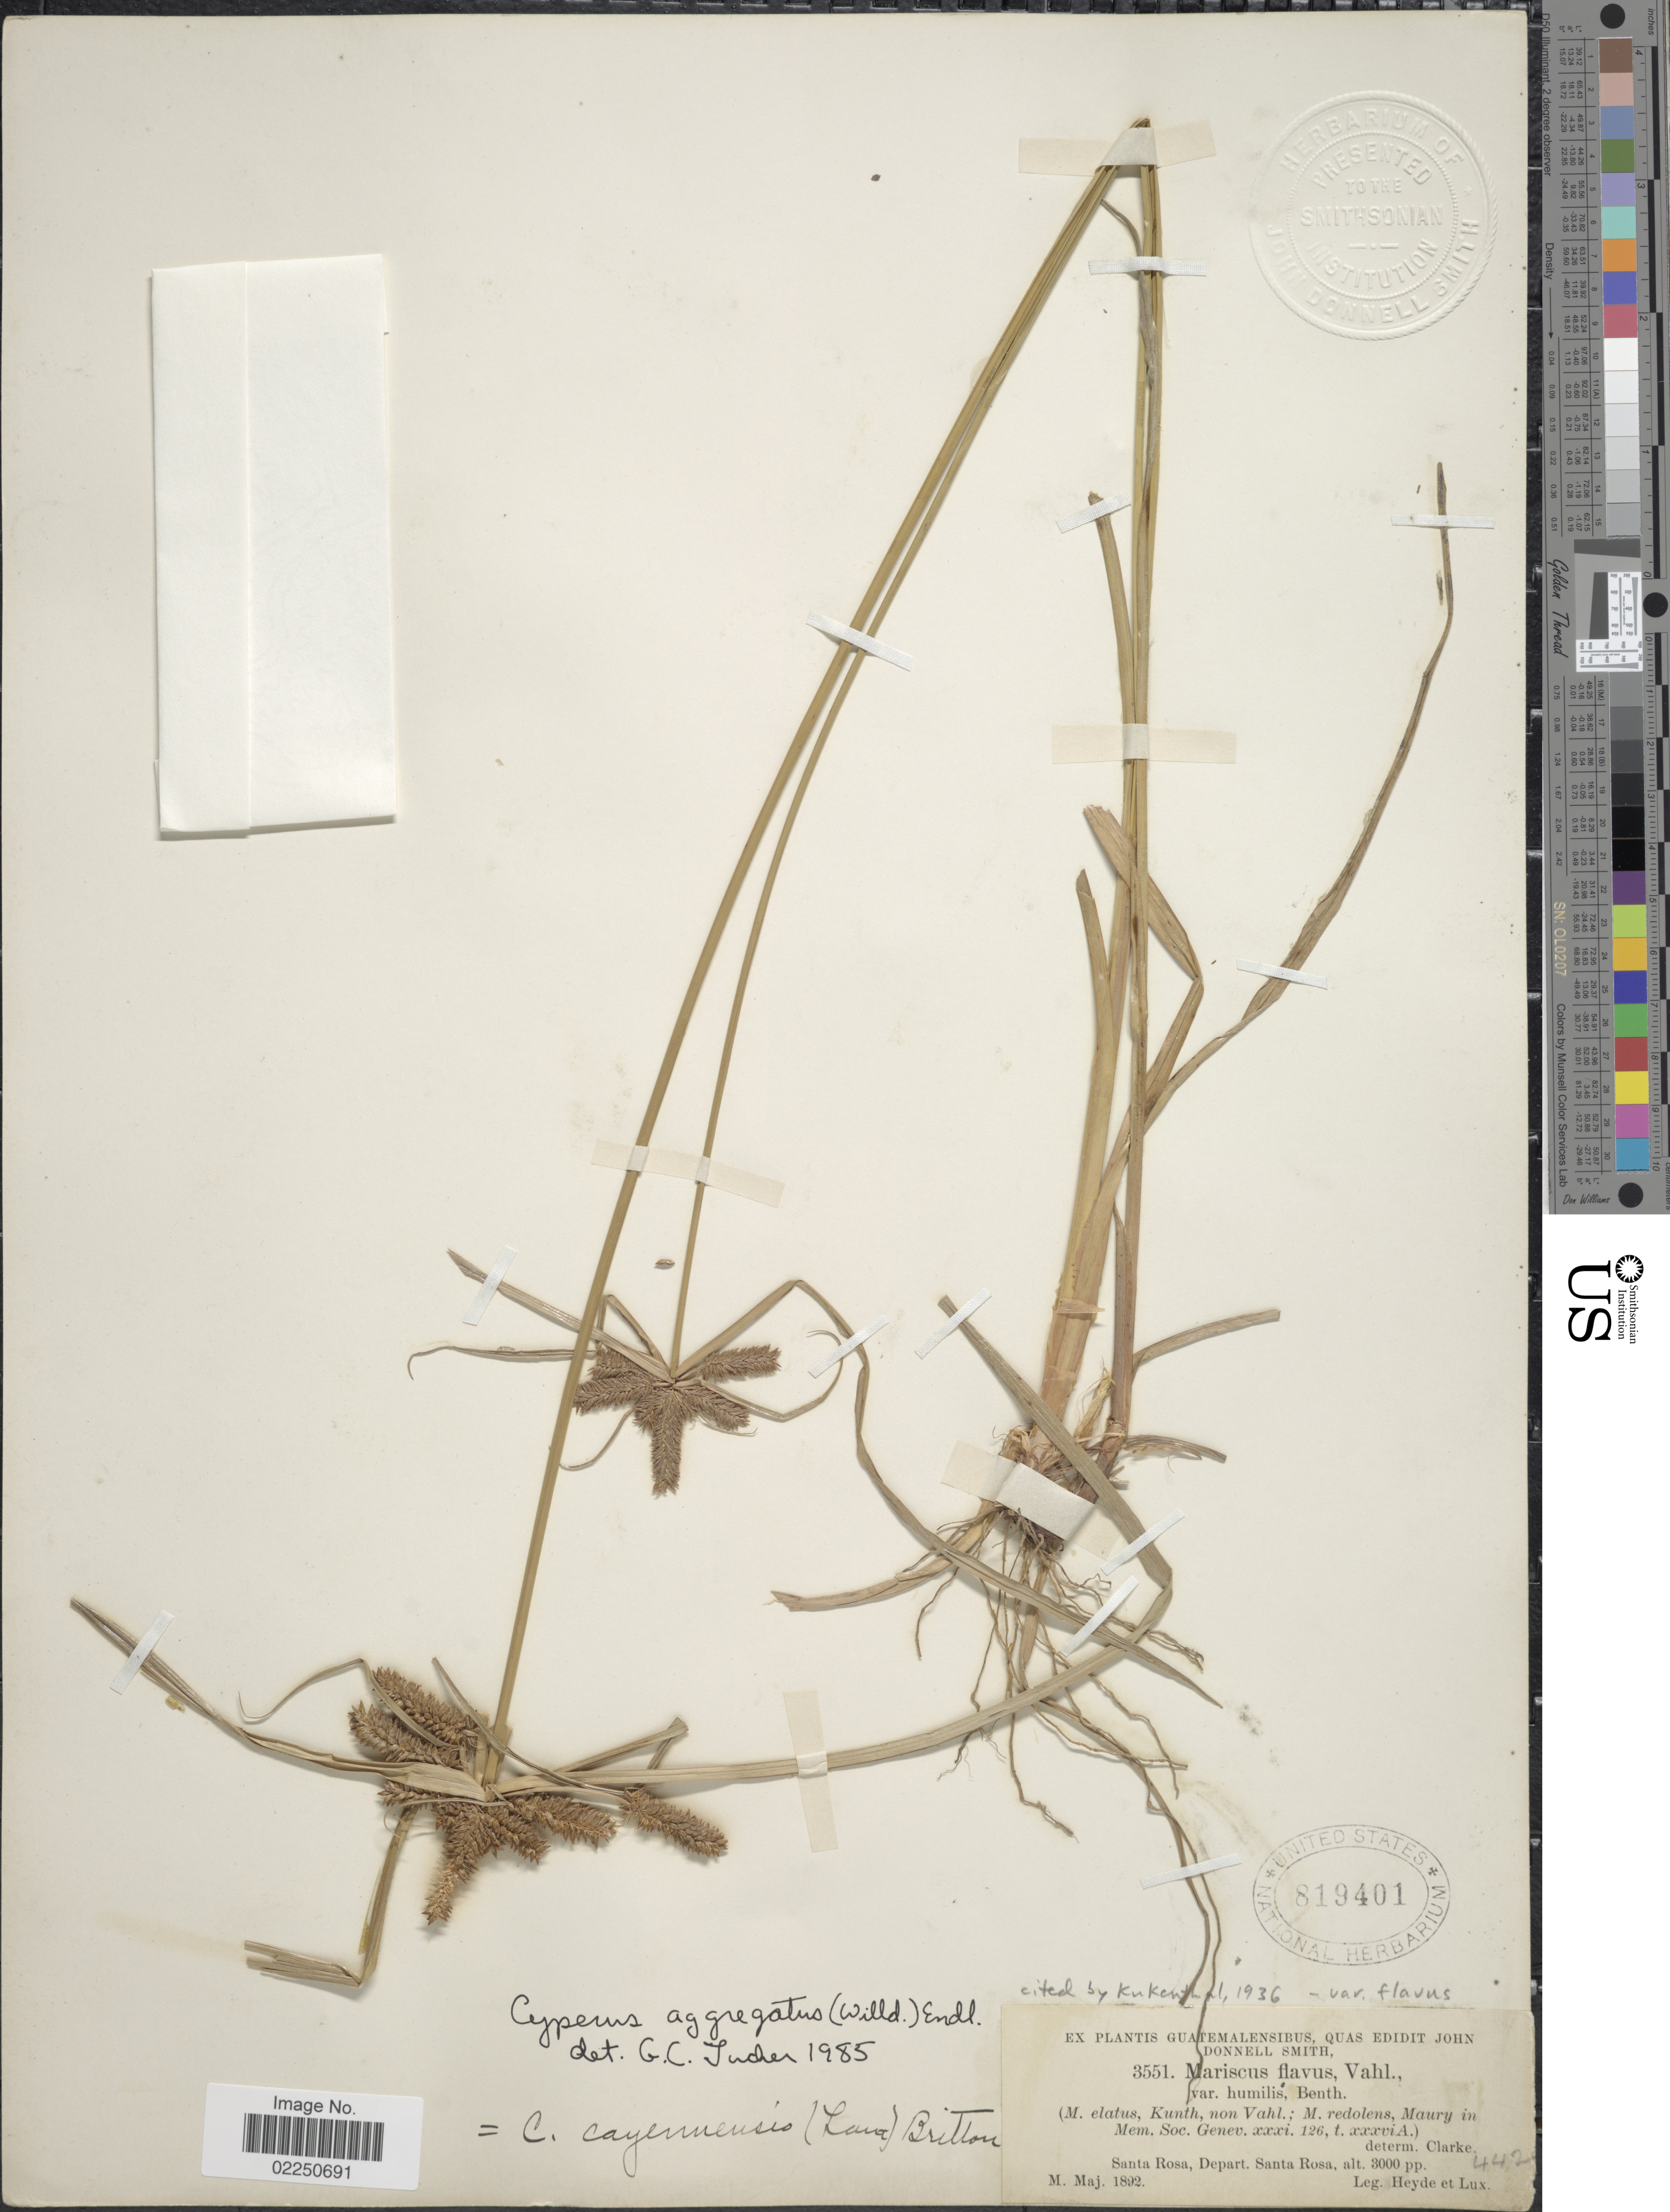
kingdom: Plantae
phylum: Tracheophyta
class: Liliopsida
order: Poales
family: Cyperaceae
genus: Cyperus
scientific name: Cyperus aggregatus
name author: (Willd.) Endl.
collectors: Heyde & Lux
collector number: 3551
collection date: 1892-05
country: Guatemala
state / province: Santa Rosa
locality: Guatemalensibus. Santa Rosa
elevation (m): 914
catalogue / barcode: US 819401